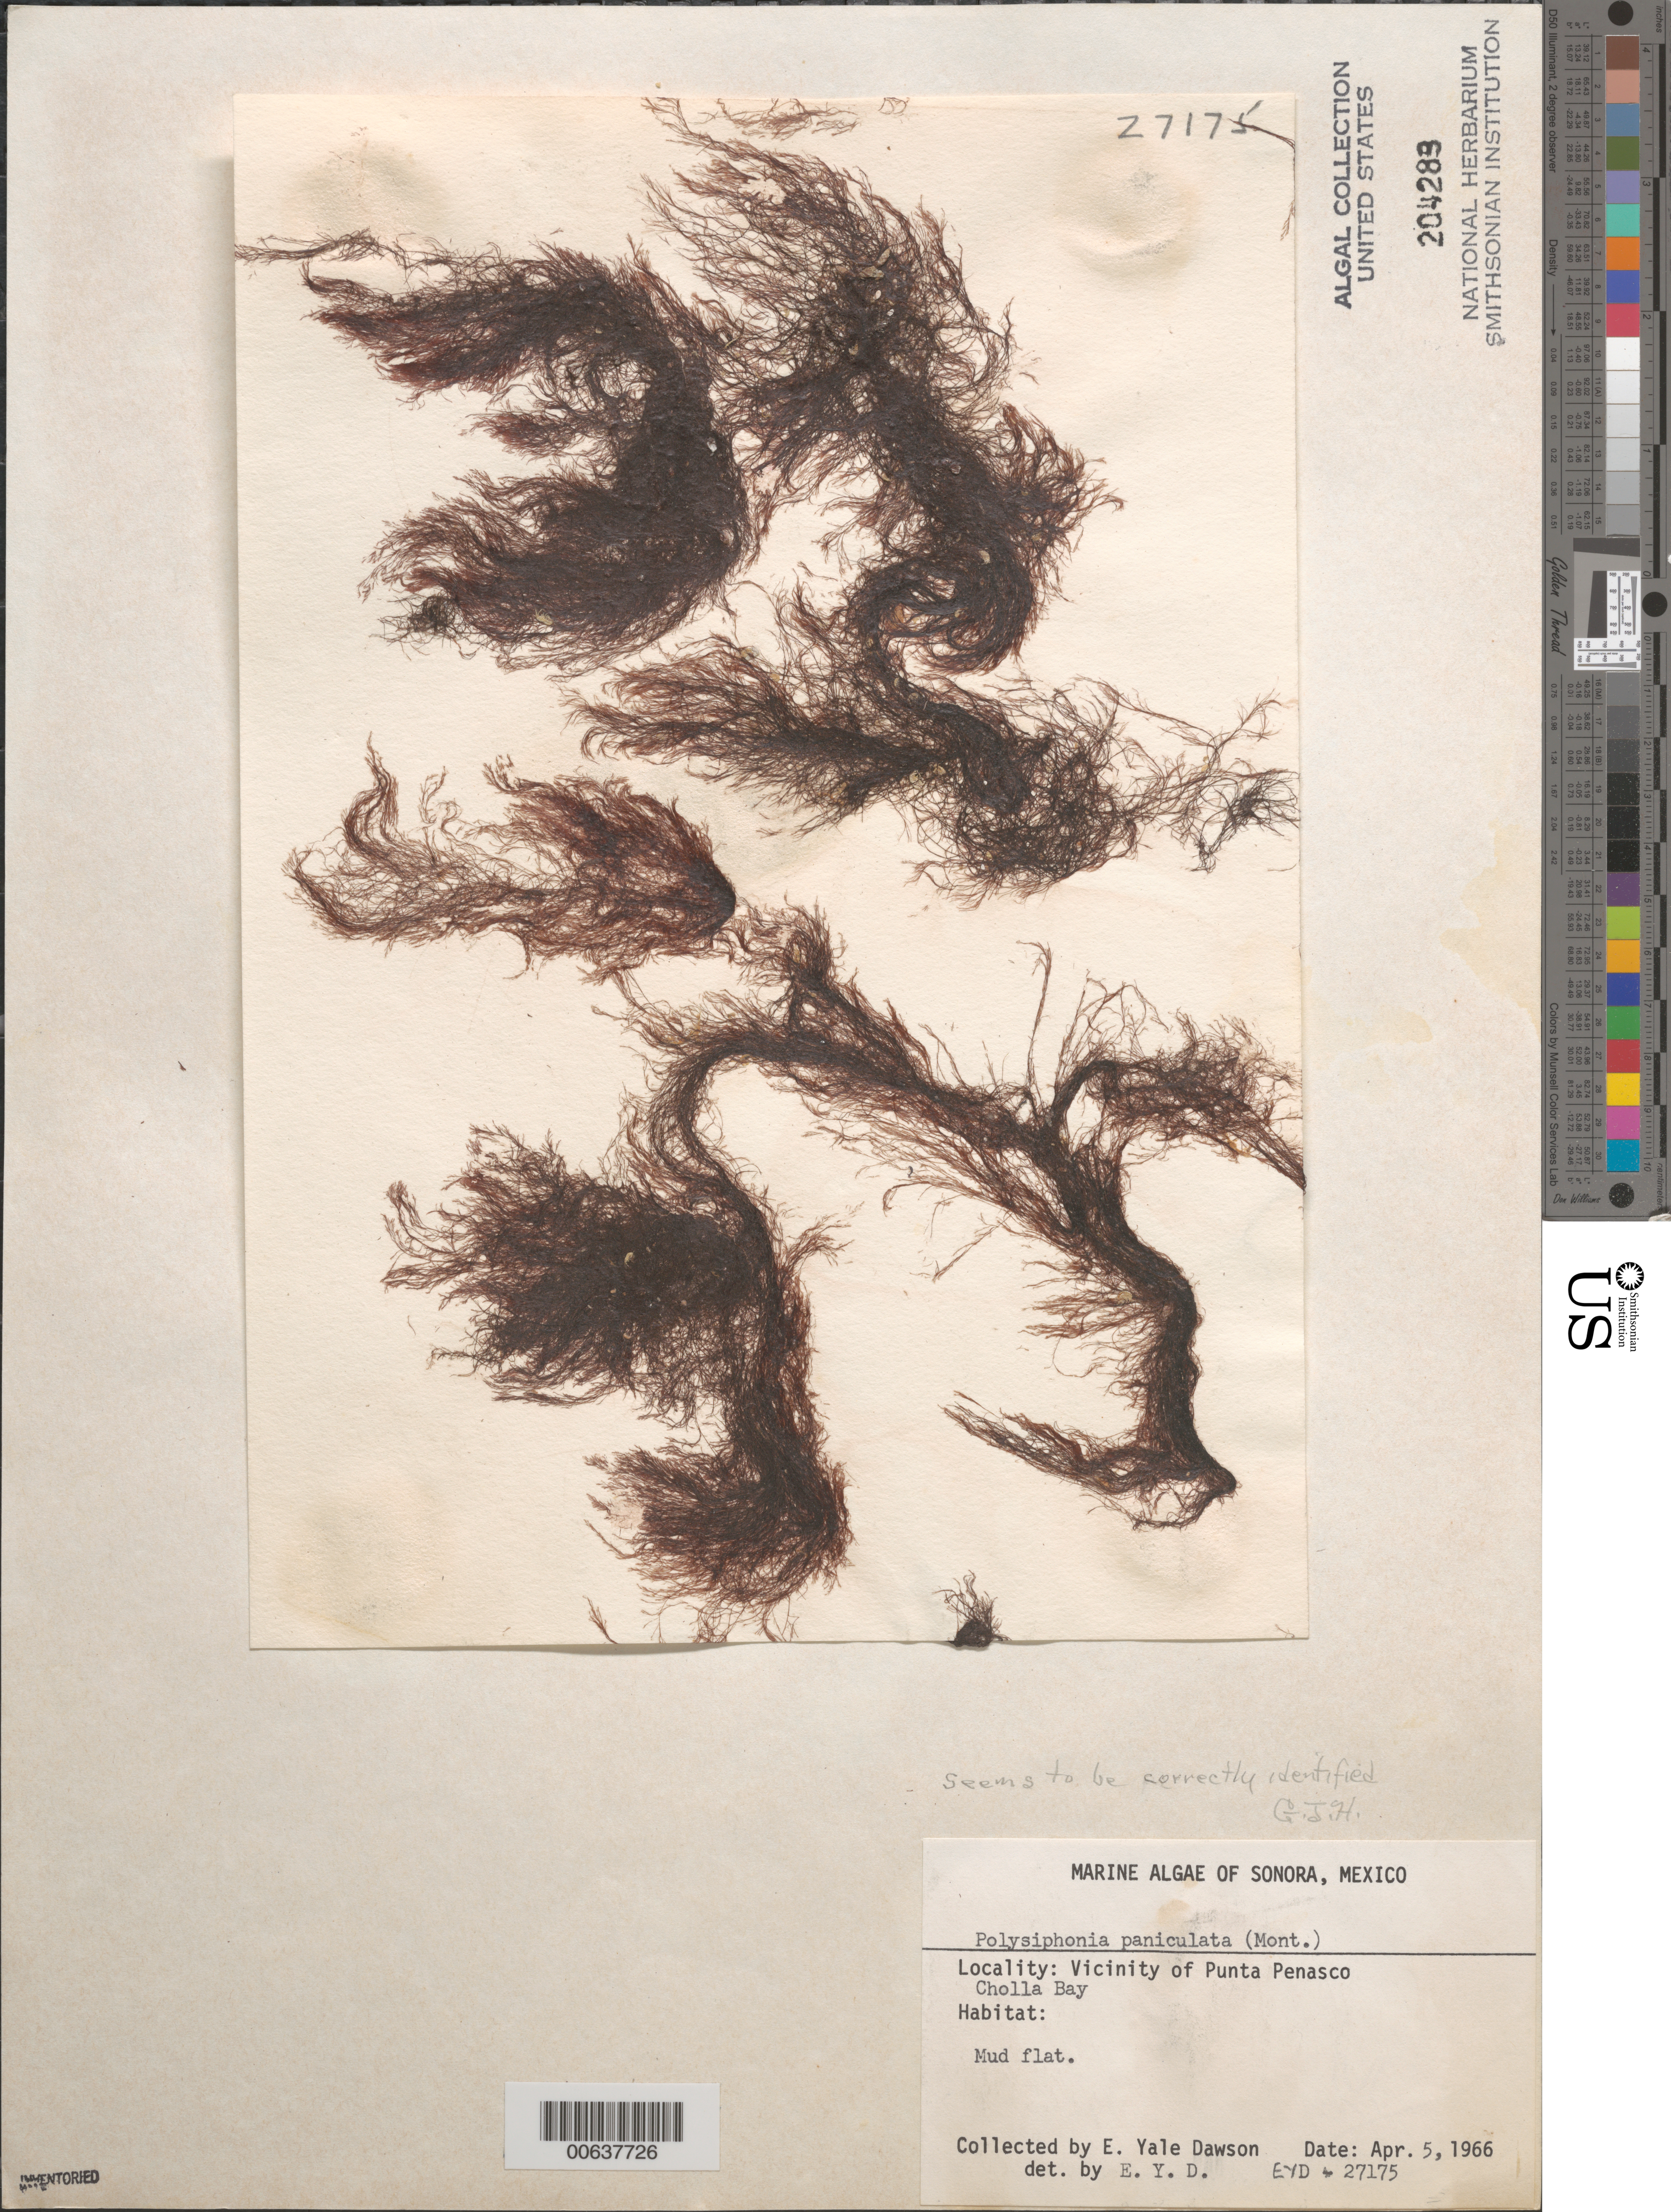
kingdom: Plantae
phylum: Rhodophyta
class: Florideophyceae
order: Ceramiales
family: Rhodomelaceae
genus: Eutrichosiphonia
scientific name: Eutrichosiphonia paniculata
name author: (Mont.) D.E.Bustamante & T.O. Cho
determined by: Algae name updating Project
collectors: E. Y. Dawson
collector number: EYD 27175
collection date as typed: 05 Apr 1966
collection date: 1966-04-05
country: Mexico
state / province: Sonora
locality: Cholla Bay, Punta Penasco area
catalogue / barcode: US 204283